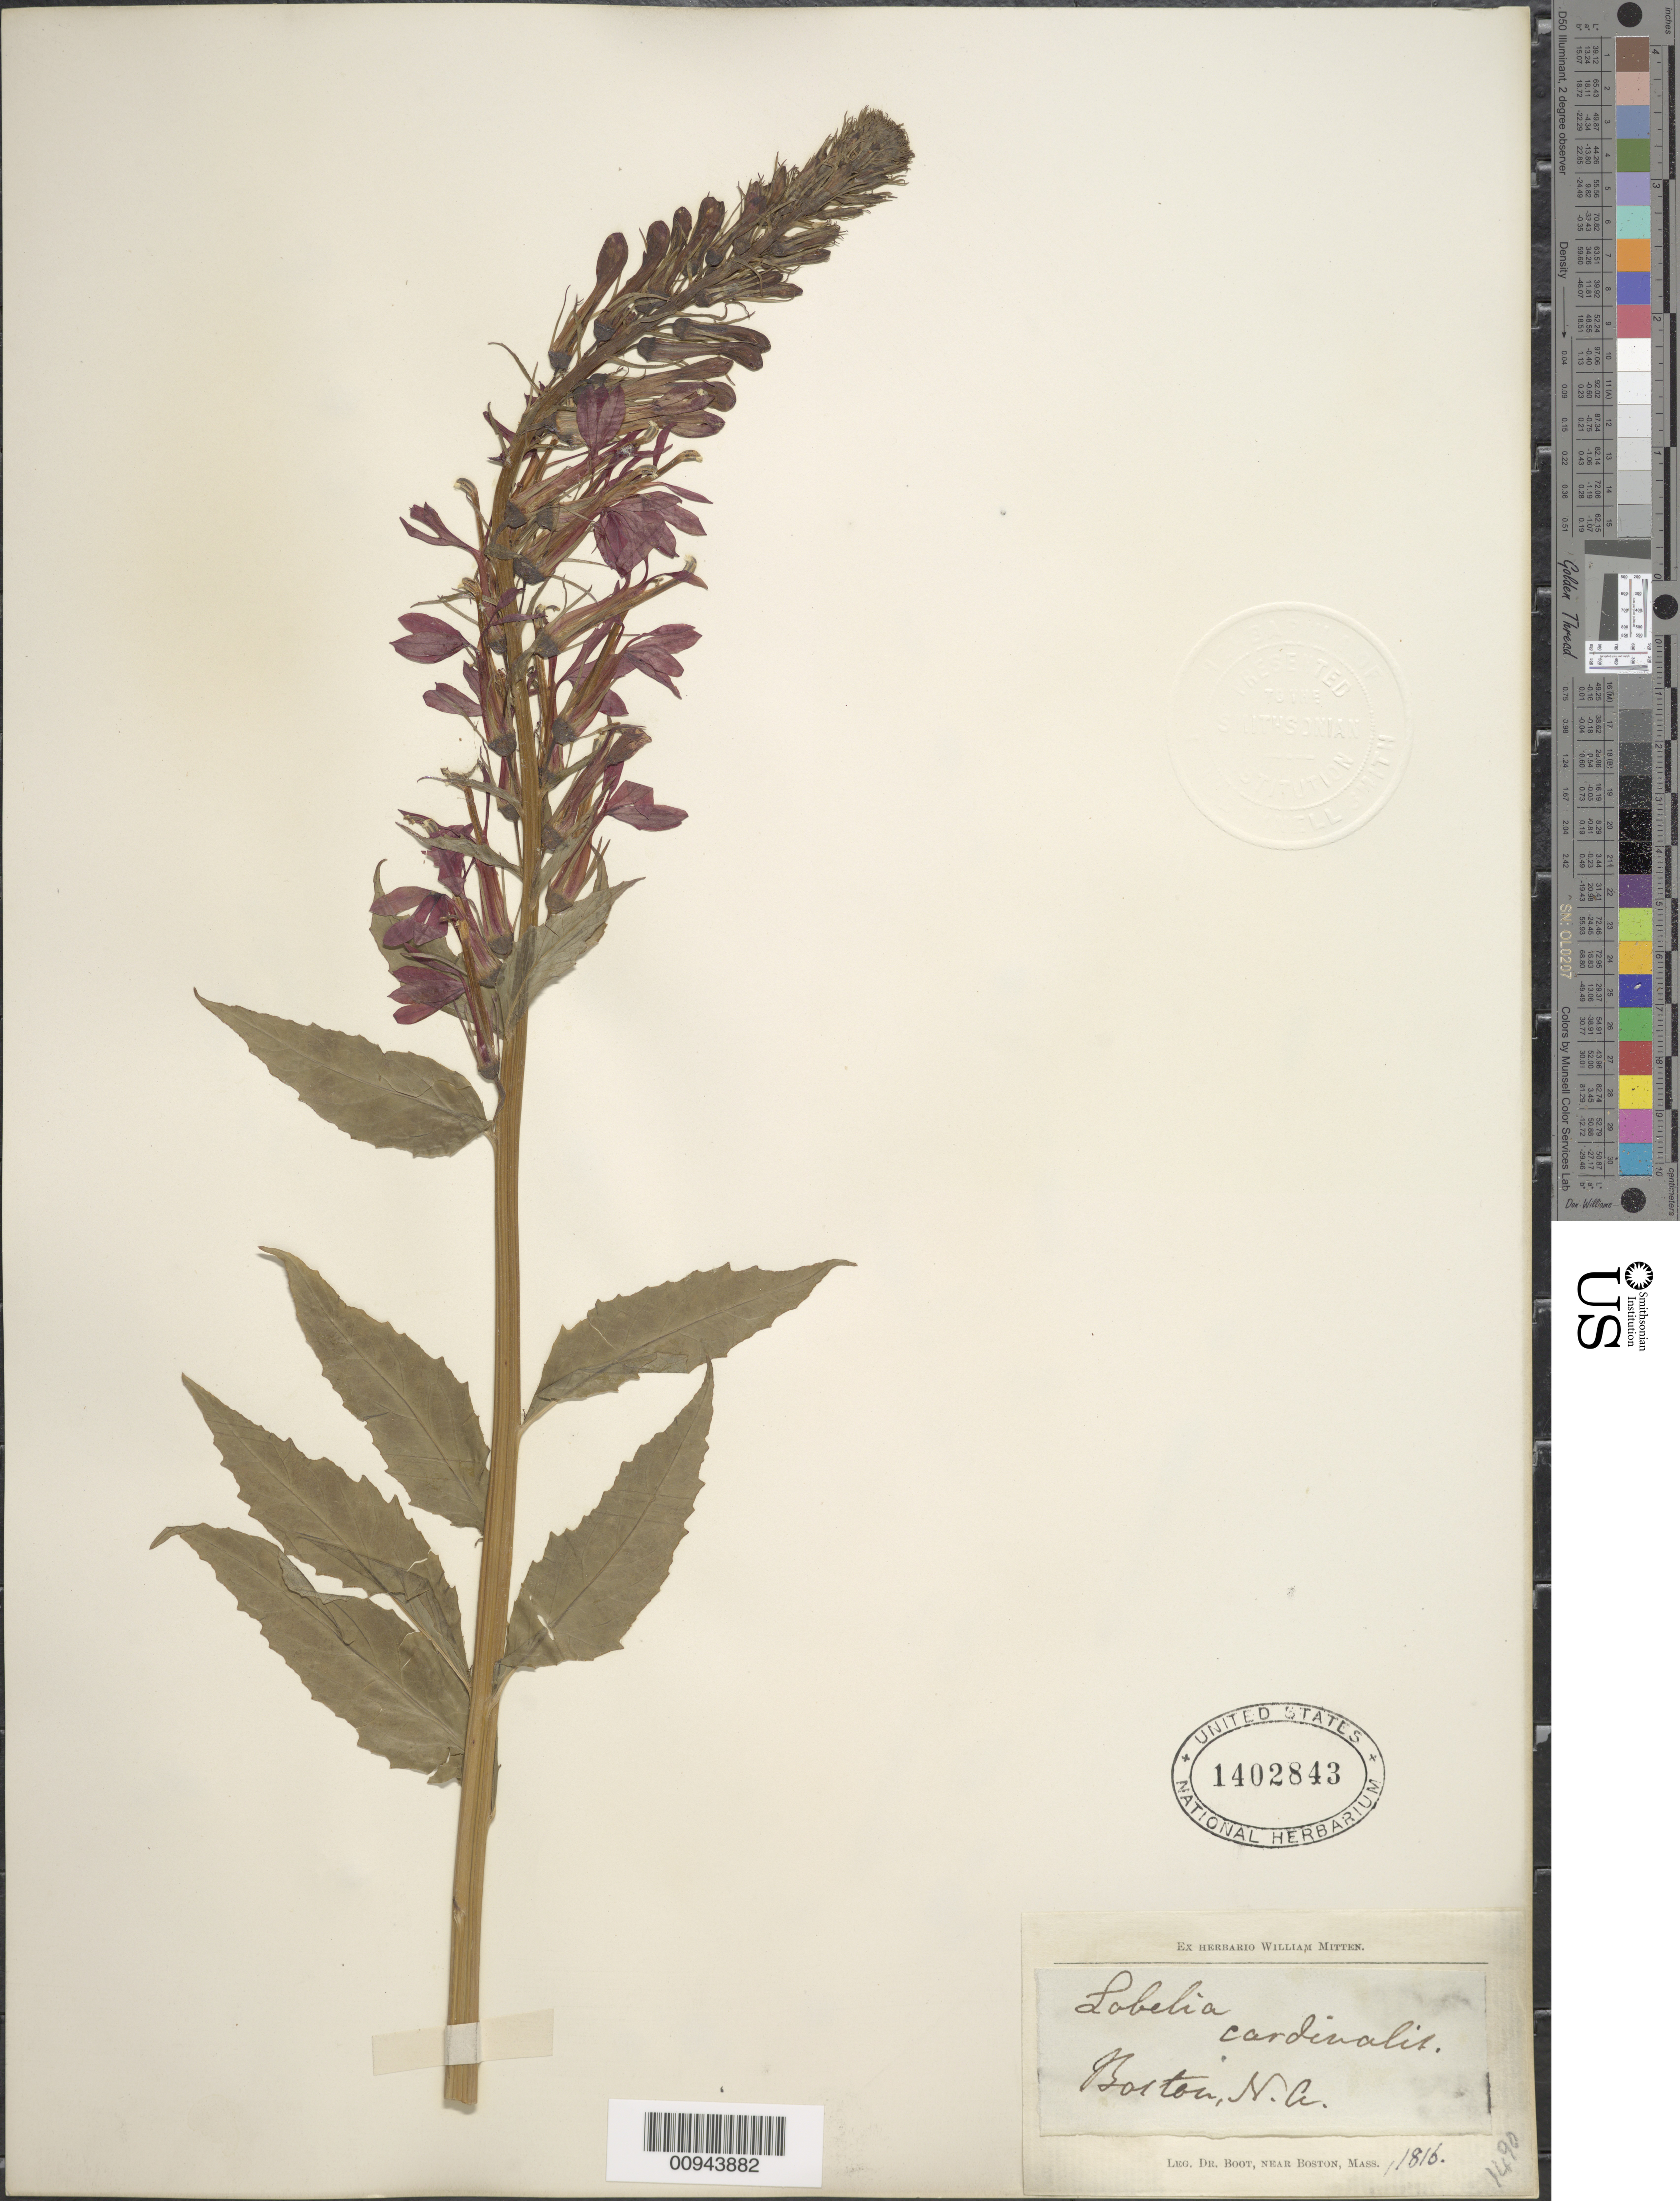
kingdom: Plantae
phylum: Tracheophyta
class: Magnoliopsida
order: Asterales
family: Campanulaceae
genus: Lobelia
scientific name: Lobelia cardinalis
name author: L.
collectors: Boot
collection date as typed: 1816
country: United States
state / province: Massachusetts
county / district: Suffolk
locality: Boston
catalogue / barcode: US 1402843